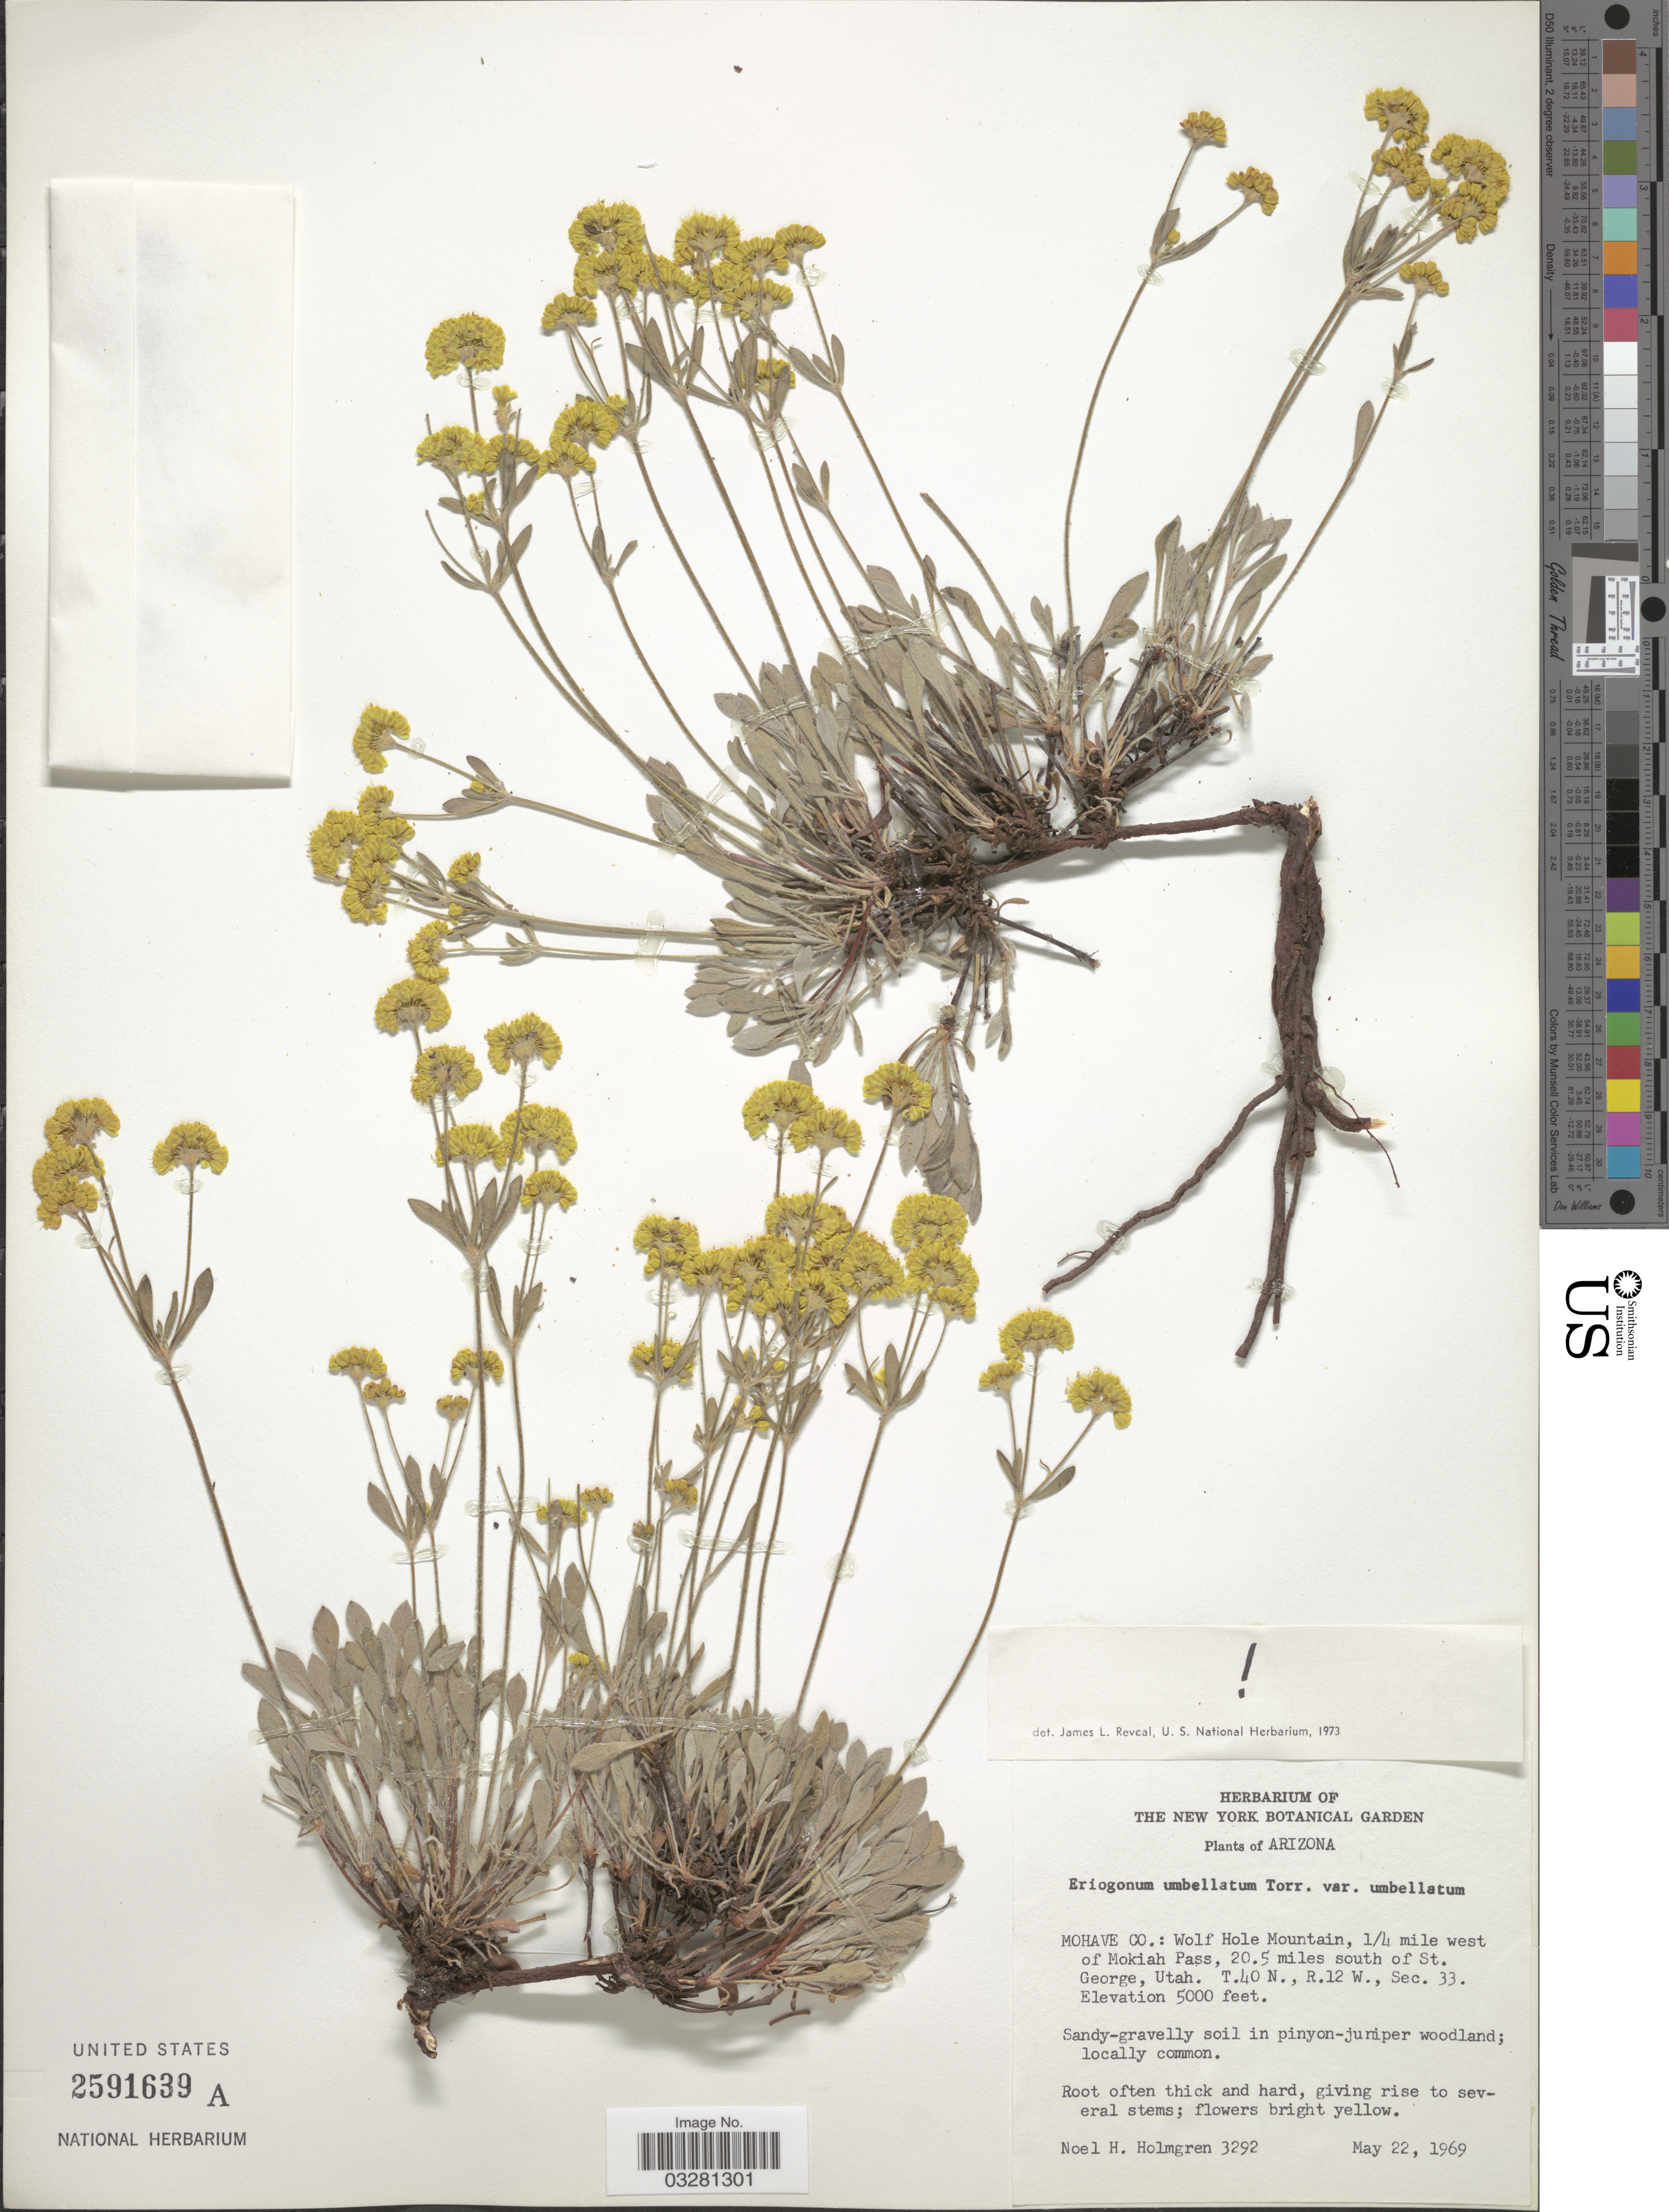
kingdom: Plantae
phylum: Tracheophyta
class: Magnoliopsida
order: Caryophyllales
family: Polygonaceae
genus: Eriogonum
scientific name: Eriogonum umbellatum var. umbellatum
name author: Torr.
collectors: N. H. Holmgren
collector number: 3292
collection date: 1969-05-22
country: United States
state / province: Arizona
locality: Mohave Co.: Wolf Hole Mountain, 1/4 mile west of Mokiah Pass, 20.5 miles south of St. George, Utah. T.40N., R.12W., Sec.33.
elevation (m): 1524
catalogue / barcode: US 2591639A